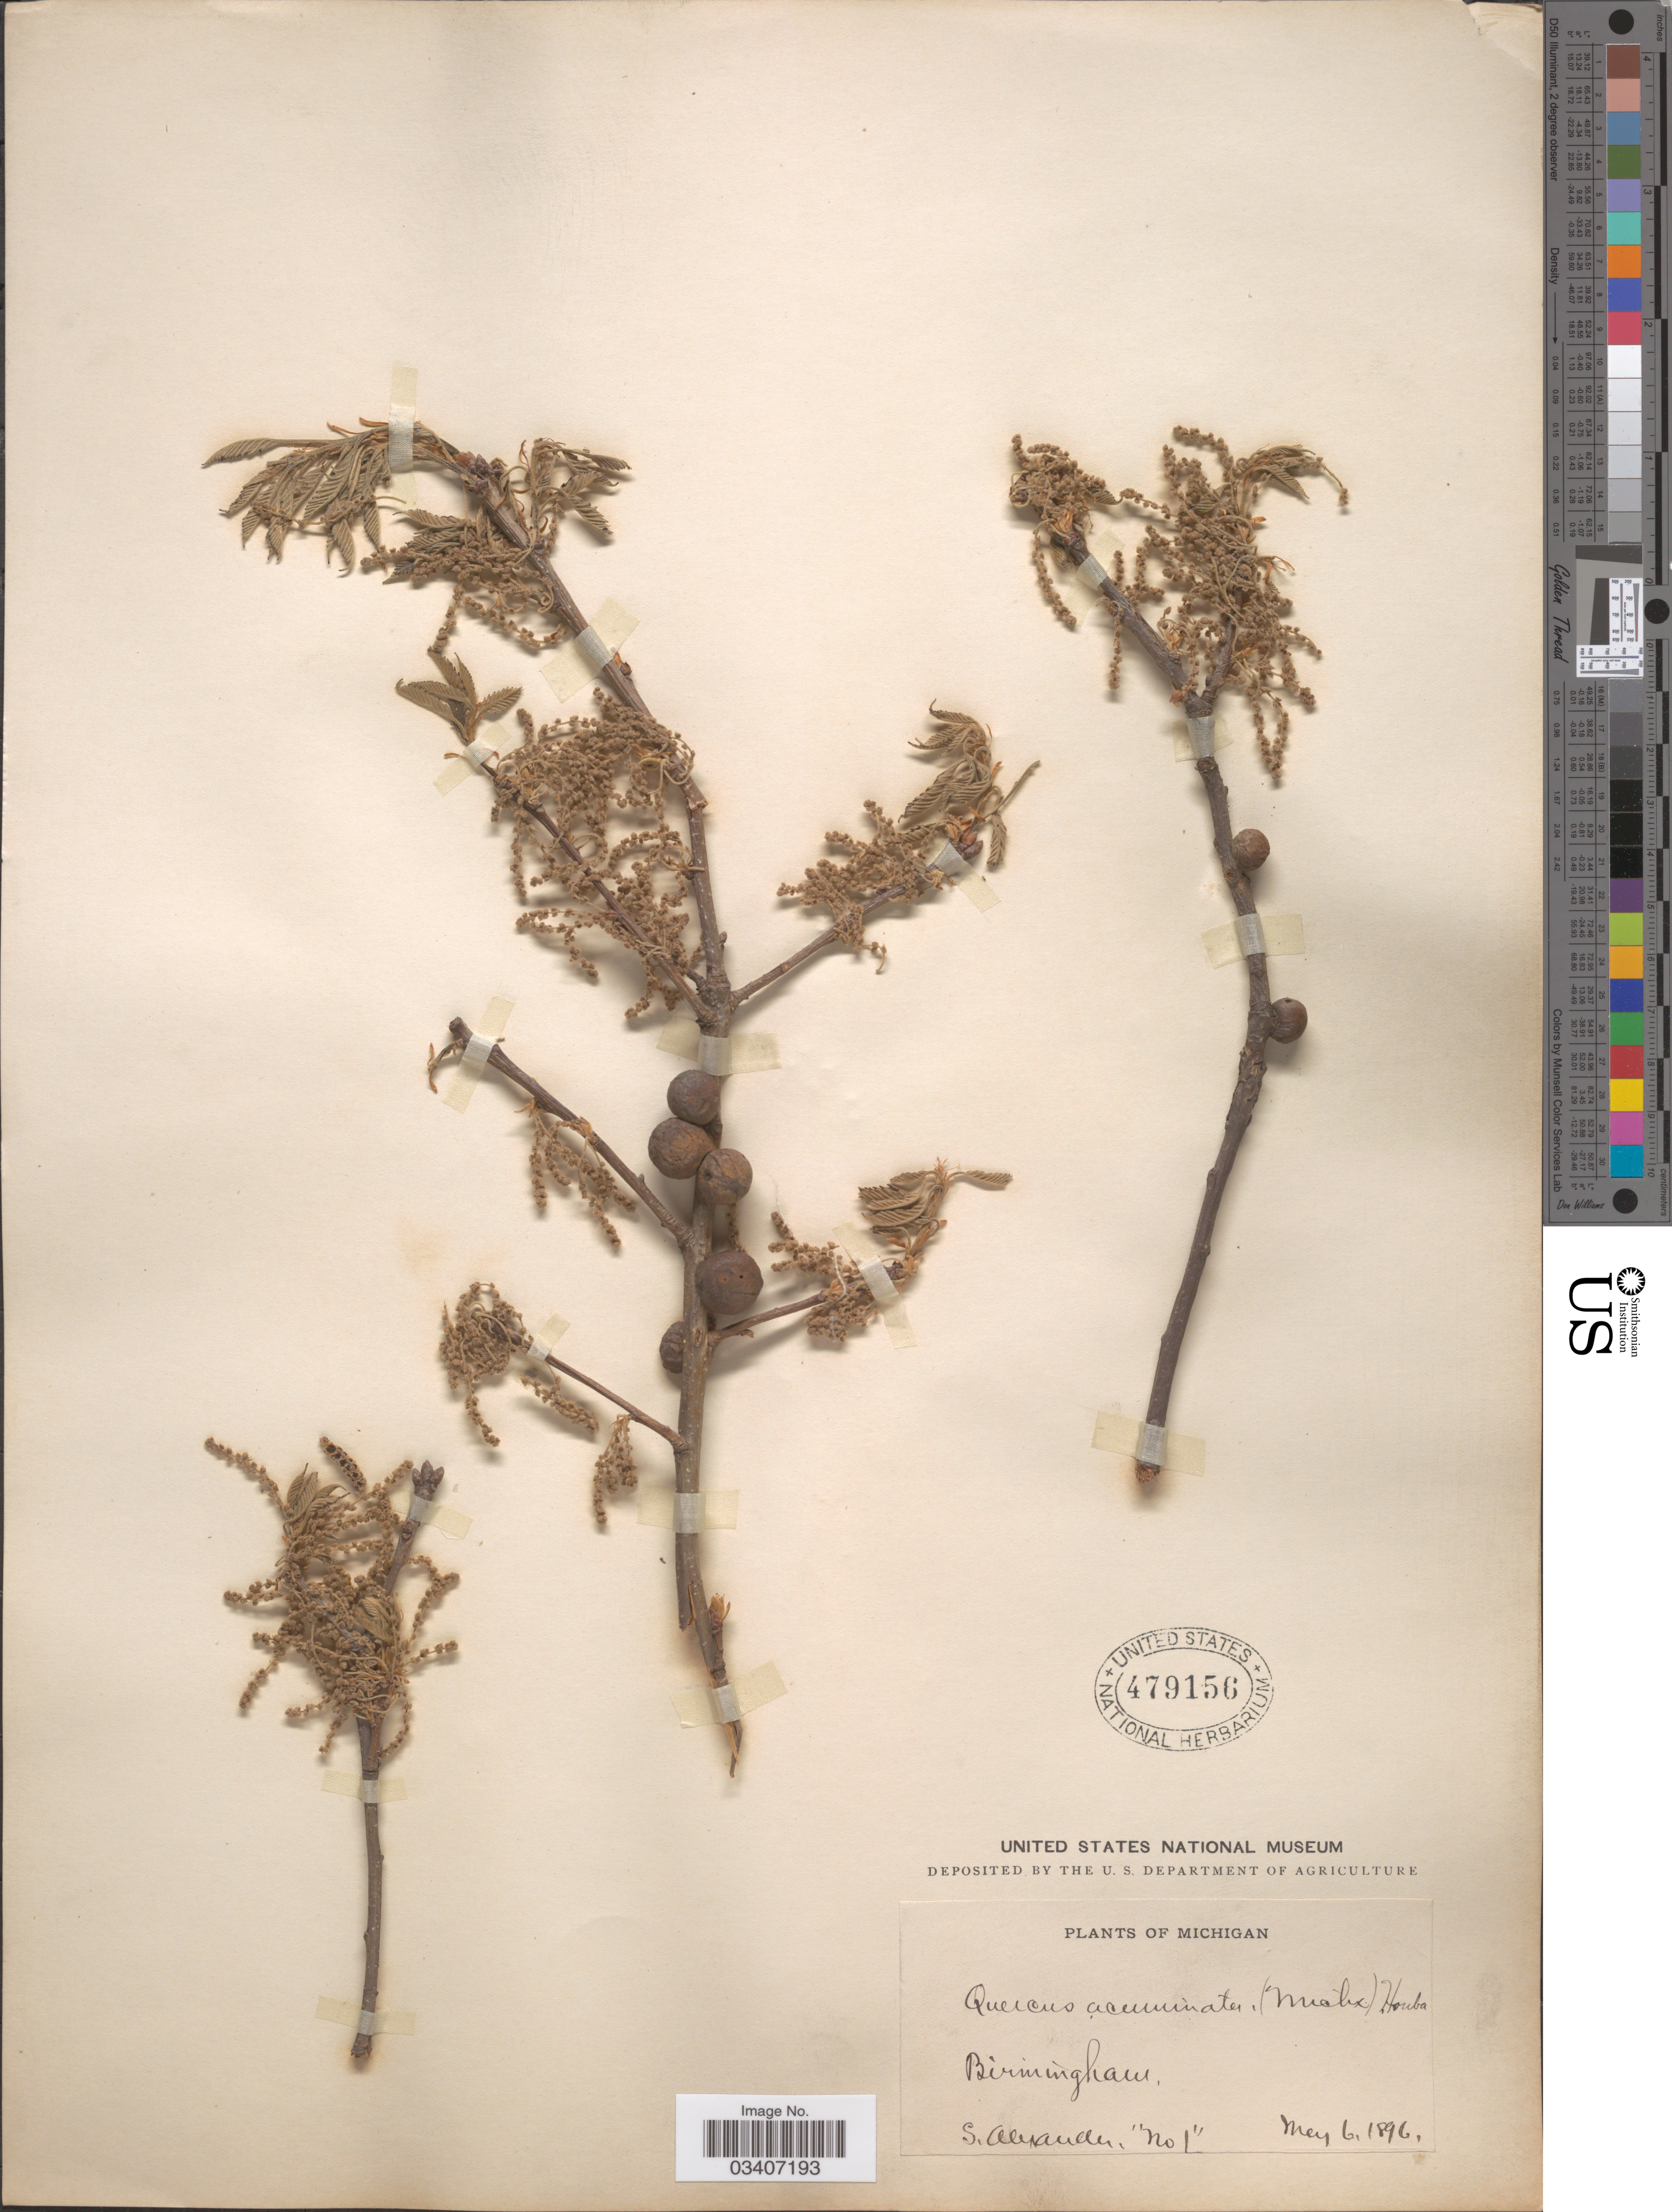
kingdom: Plantae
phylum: Tracheophyta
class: Magnoliopsida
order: Fagales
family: Fagaceae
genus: Quercus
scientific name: Quercus muehlenbergii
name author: Engelm.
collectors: S. Alexander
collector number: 1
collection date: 1896-05-06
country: United States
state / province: Michigan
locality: Birmingham.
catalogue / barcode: US 479156